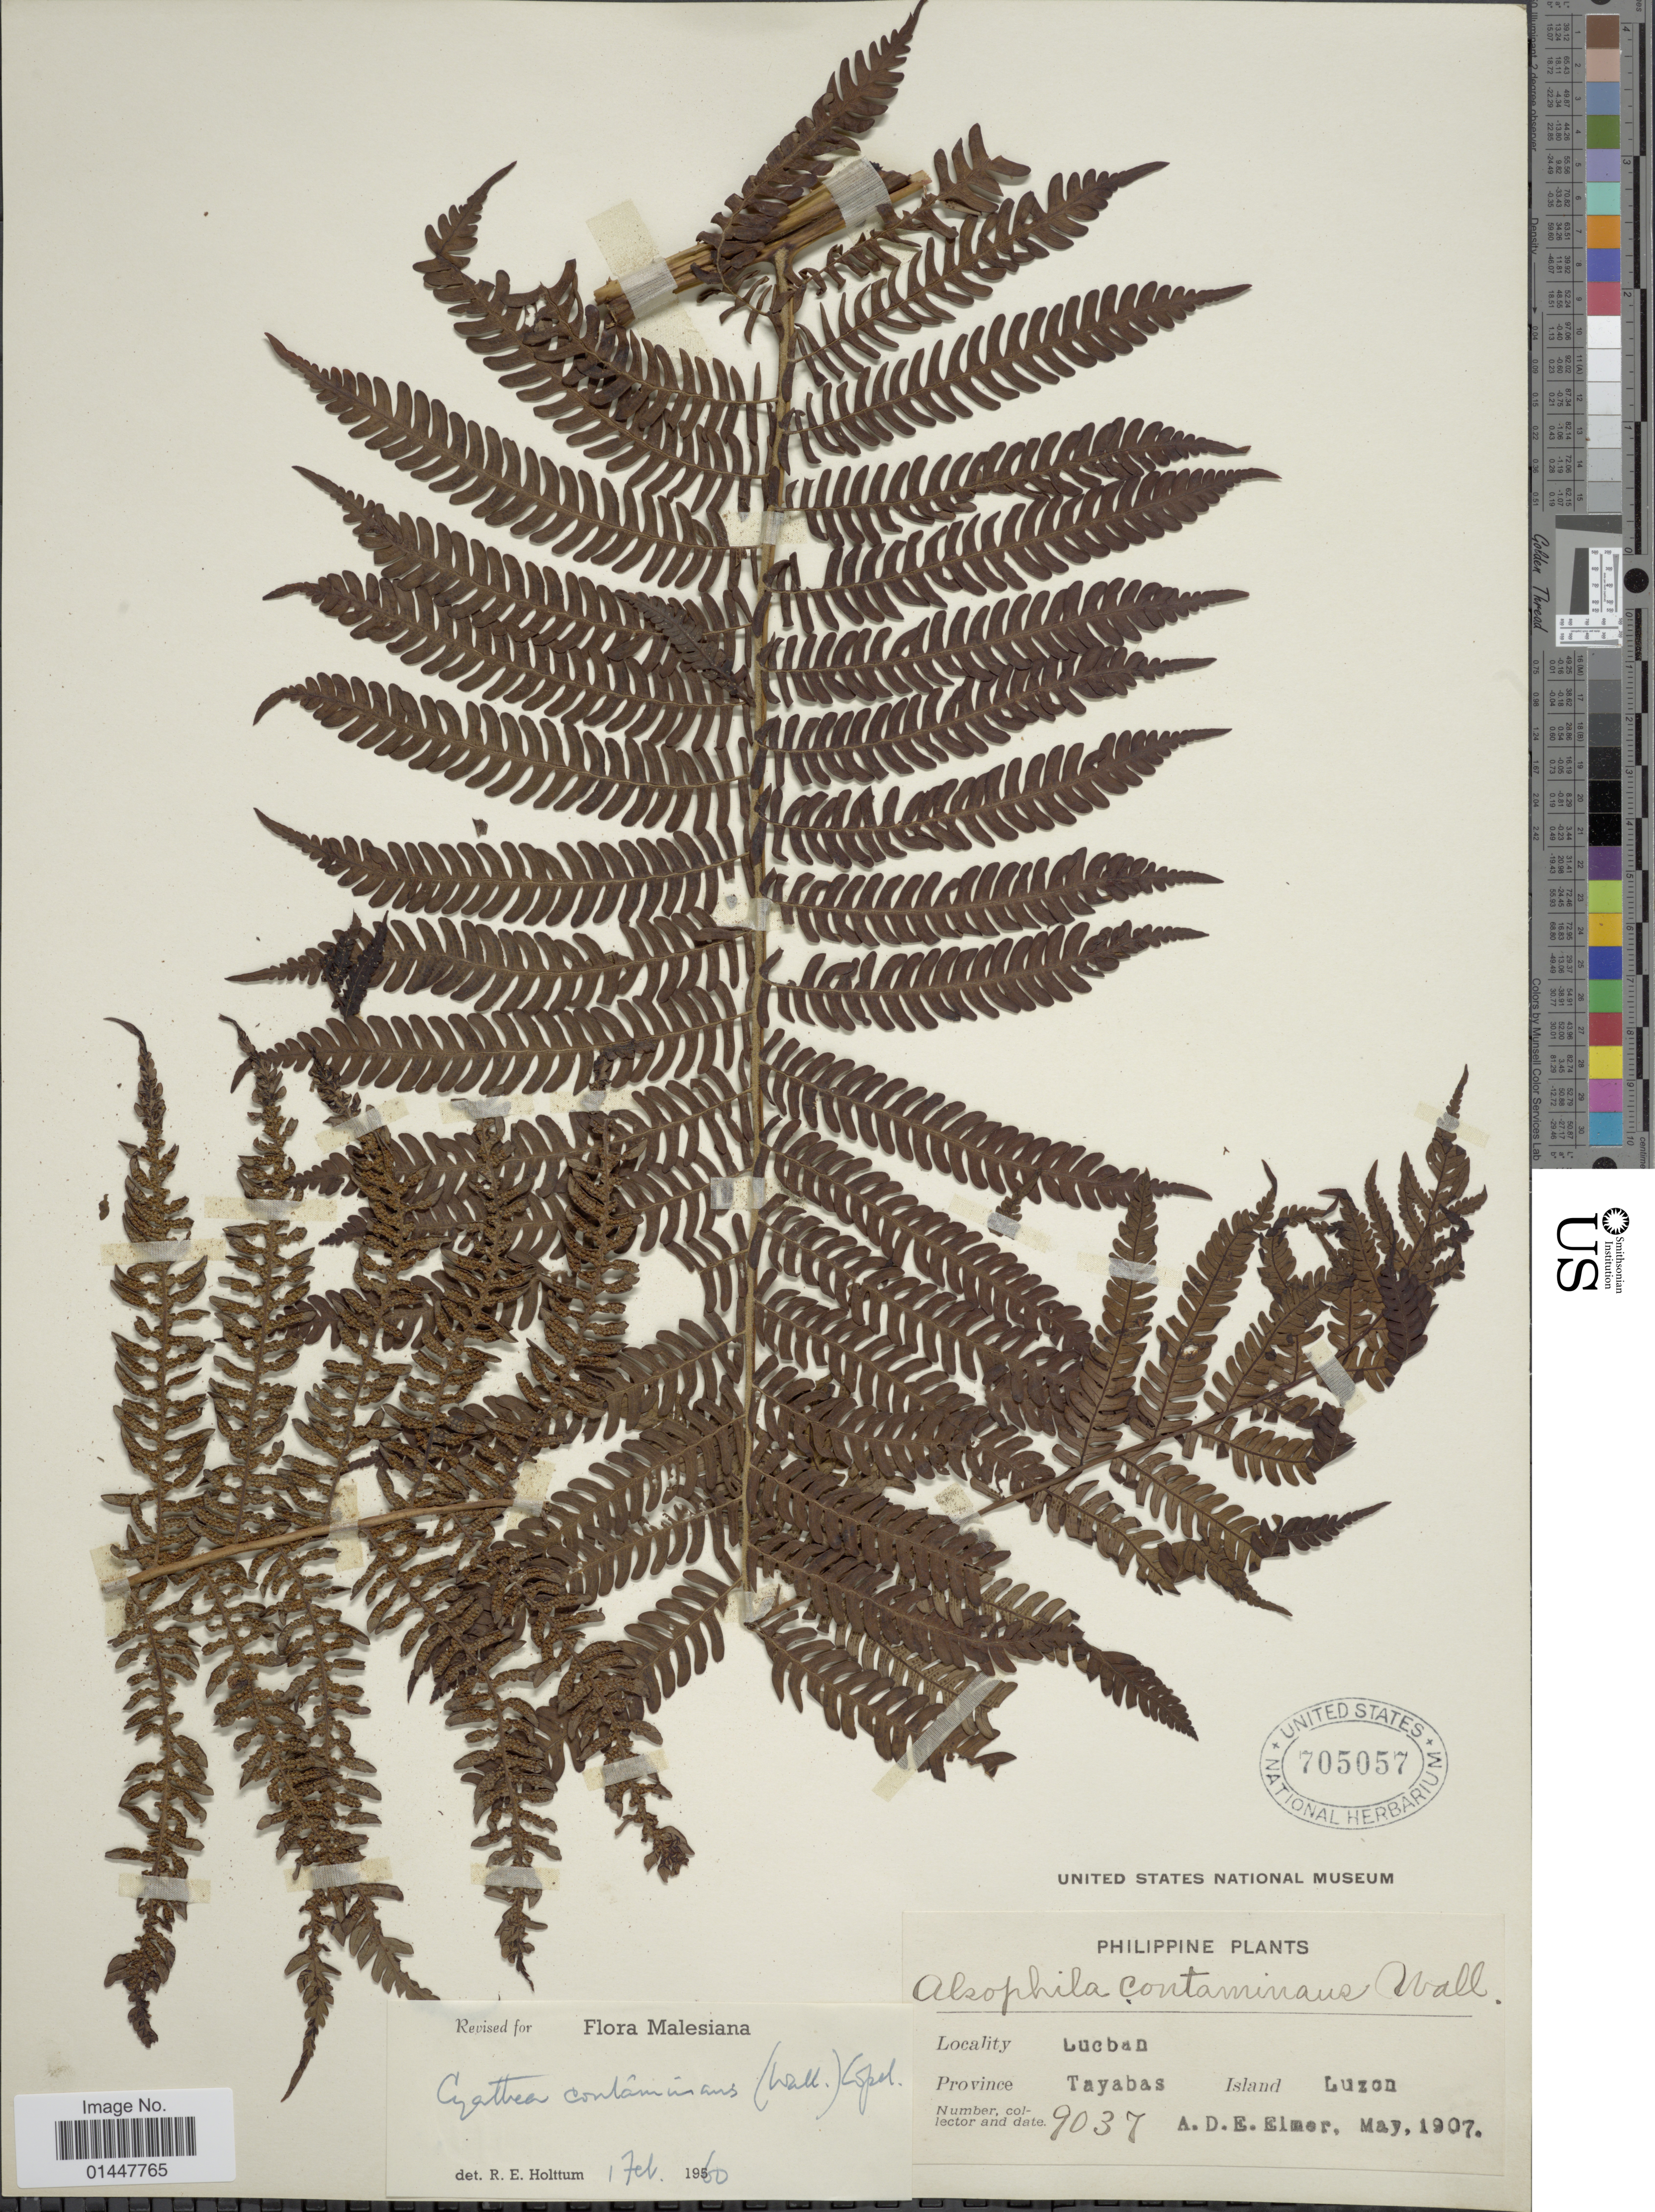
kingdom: Plantae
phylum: Tracheophyta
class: Polypodiopsida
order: Cyatheales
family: Cyatheaceae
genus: Sphaeropteris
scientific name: Sphaeropteris glauca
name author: (Blume) R.M. Tryon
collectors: A. D. E. Elmer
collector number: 9037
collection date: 1907-05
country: Philippines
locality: Lucban, Province Tayabas, Island Luzon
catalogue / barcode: US 705057